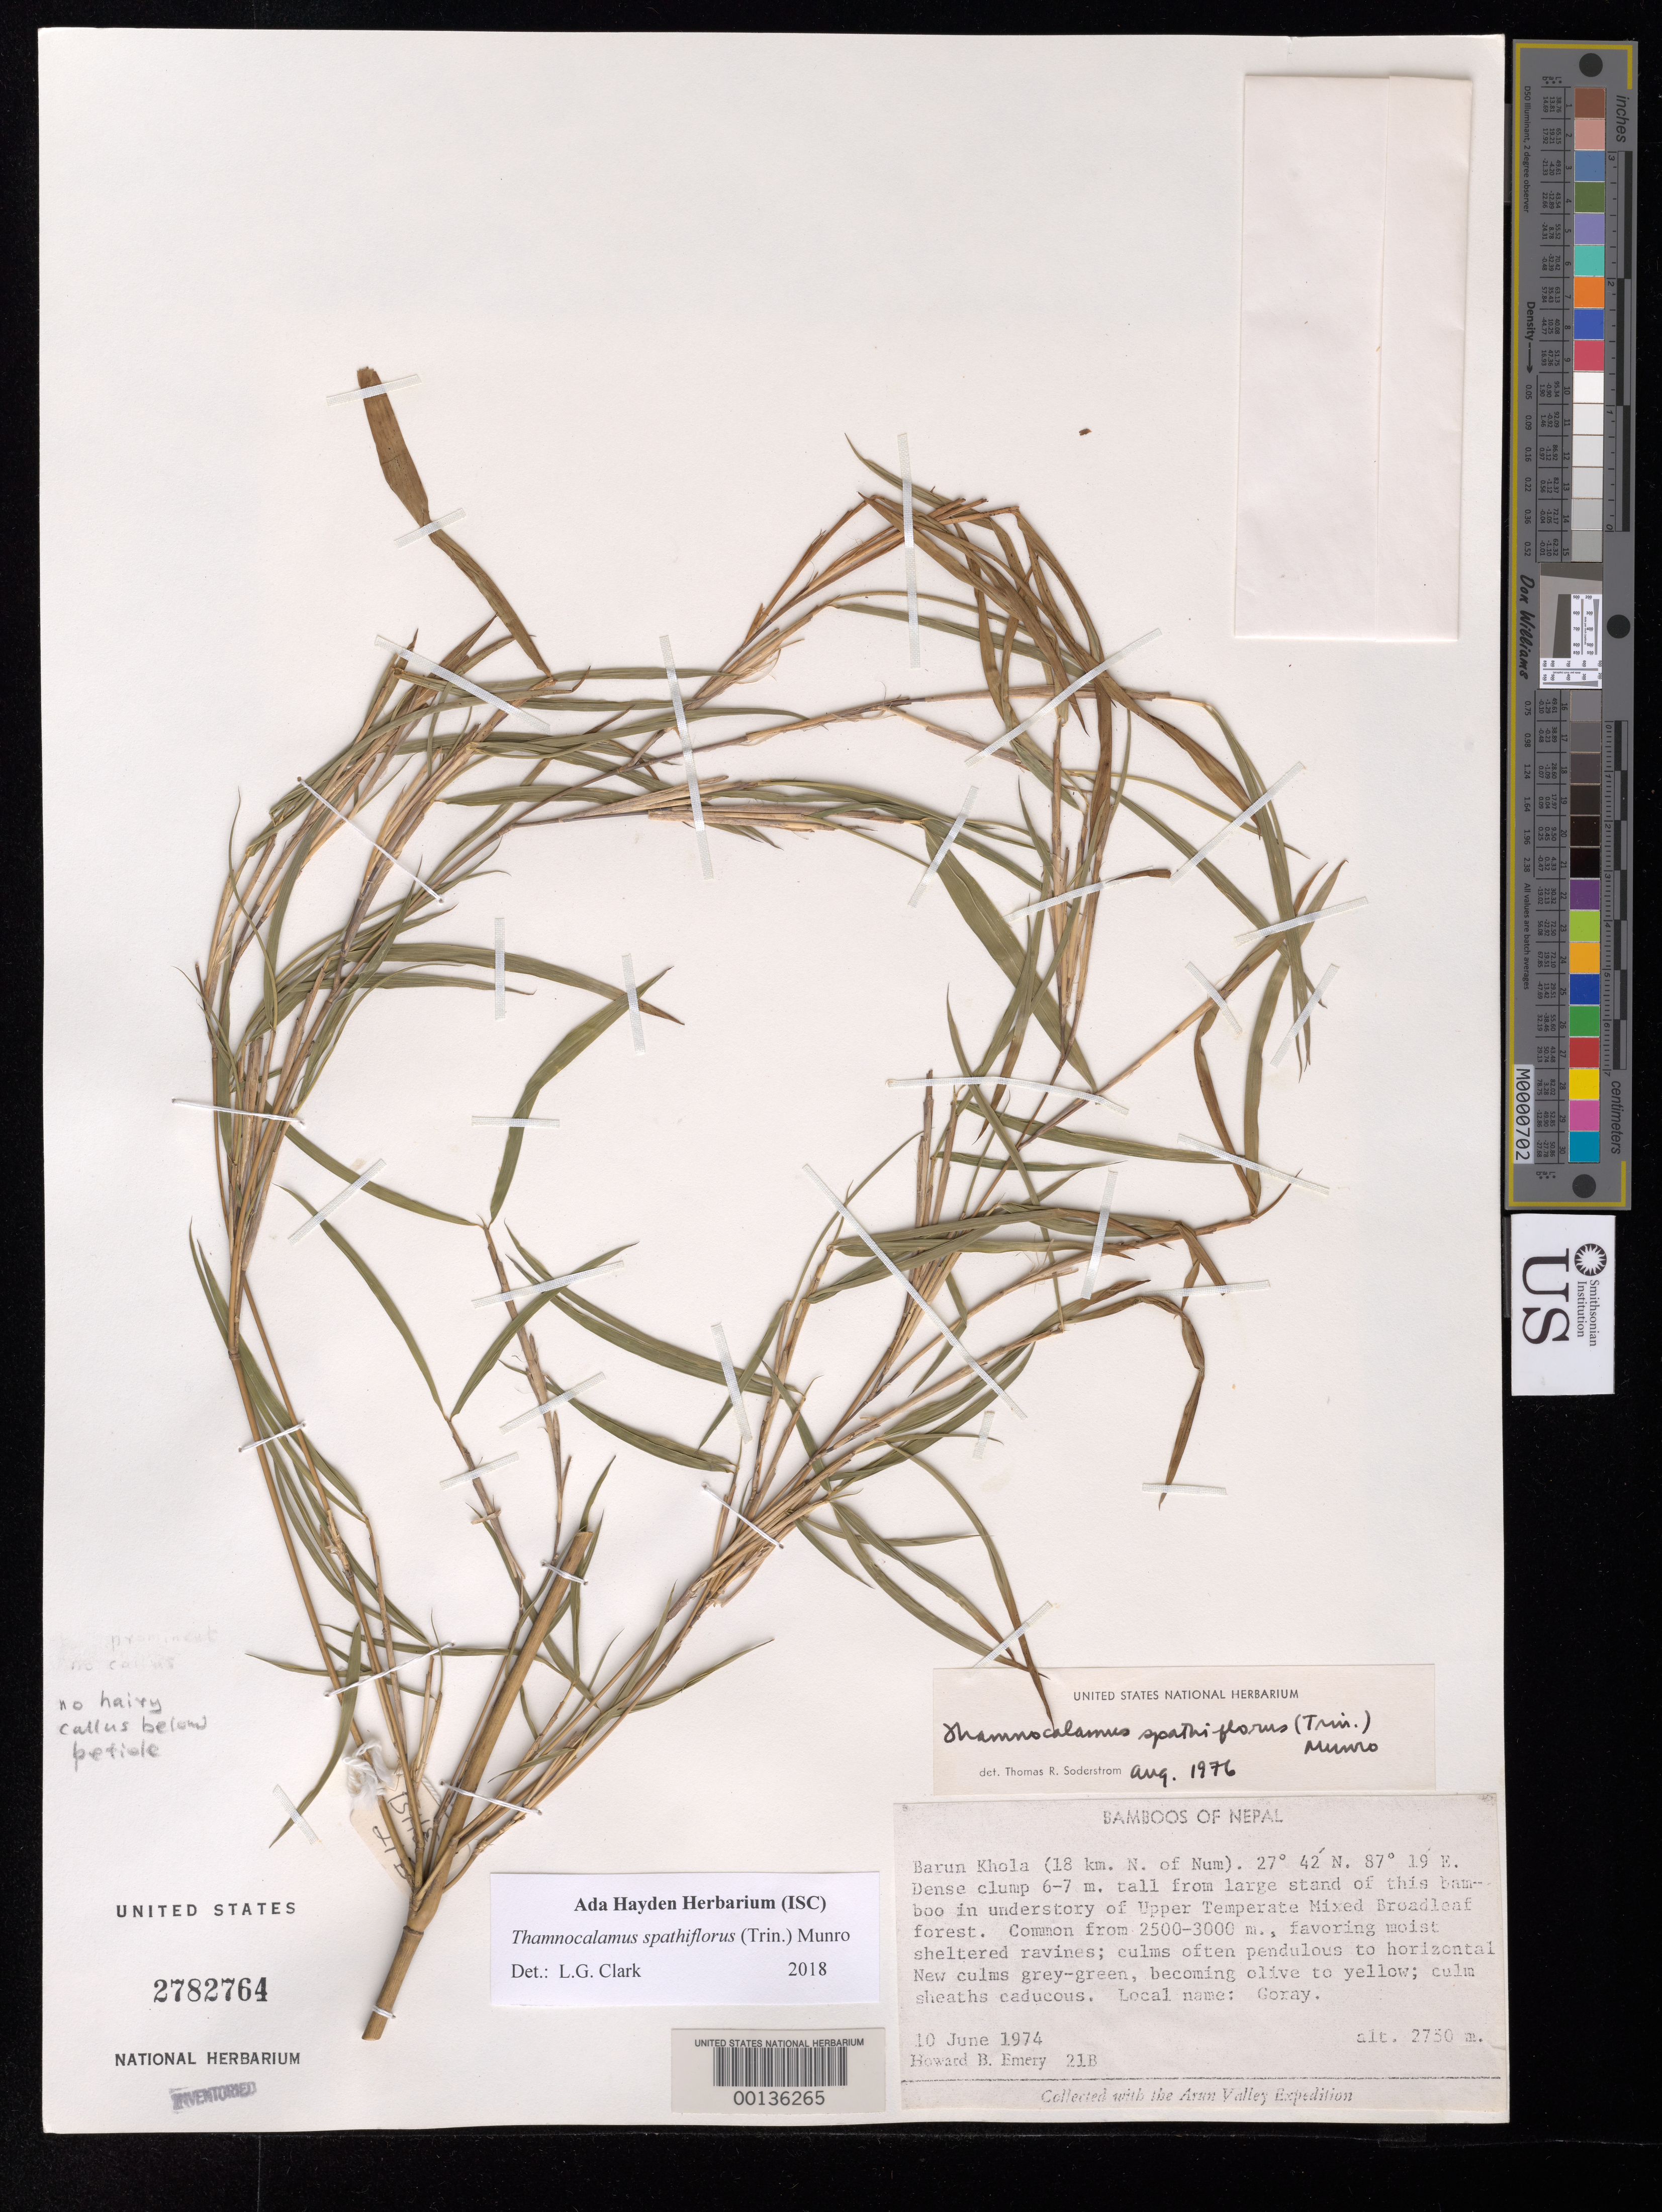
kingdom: Plantae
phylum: Tracheophyta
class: Liliopsida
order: Poales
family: Poaceae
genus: Thamnocalamus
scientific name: Thamnocalamus spathiflorus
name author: (Trin.) Munro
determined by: Clark, L. G.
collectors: H. B. Emery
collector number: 21 B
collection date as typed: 10 Jun 1974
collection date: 1974-06-10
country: Nepal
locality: Barun khola, lat 27 42'n: long 87 19'e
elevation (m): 2750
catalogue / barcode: US 2782764